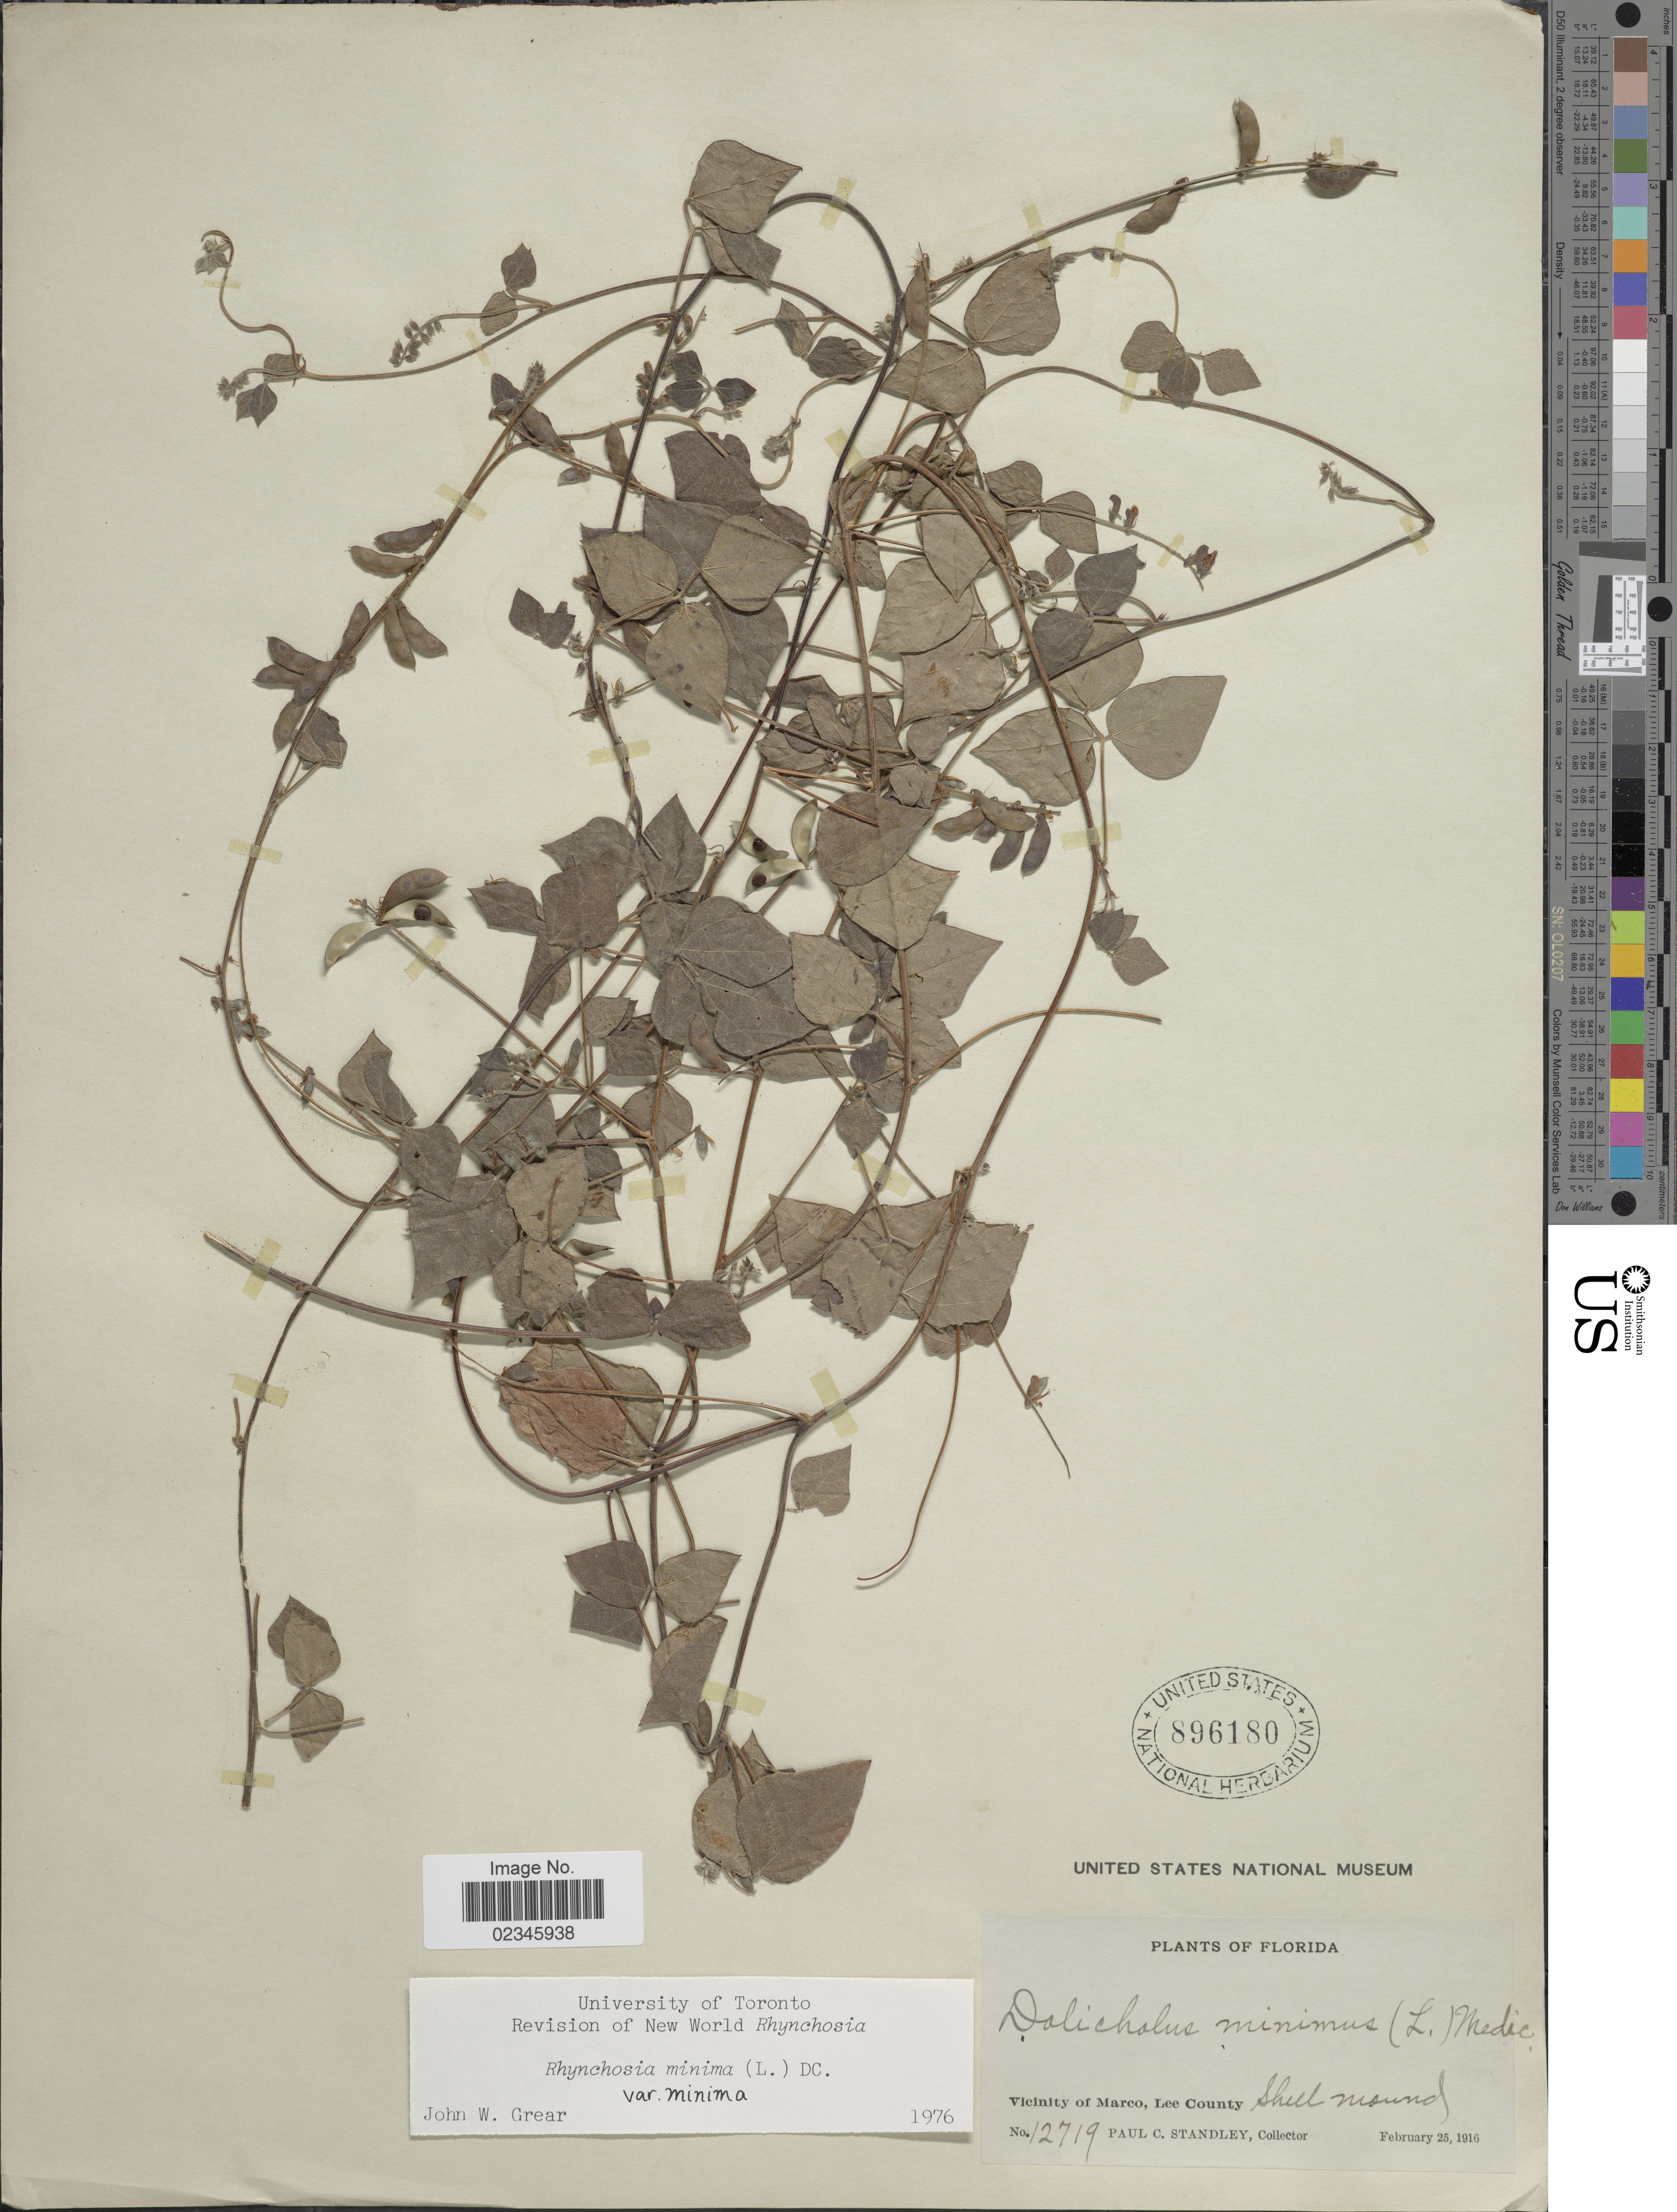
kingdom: Plantae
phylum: Tracheophyta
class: Magnoliopsida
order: Fabales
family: Fabaceae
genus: Rhynchosia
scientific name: Rhynchosia minima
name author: (L.) DC.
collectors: P. C. Standley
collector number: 12719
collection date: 1916-02-25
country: United States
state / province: Florida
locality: Vicinity of Marco, Lee County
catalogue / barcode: US 896180